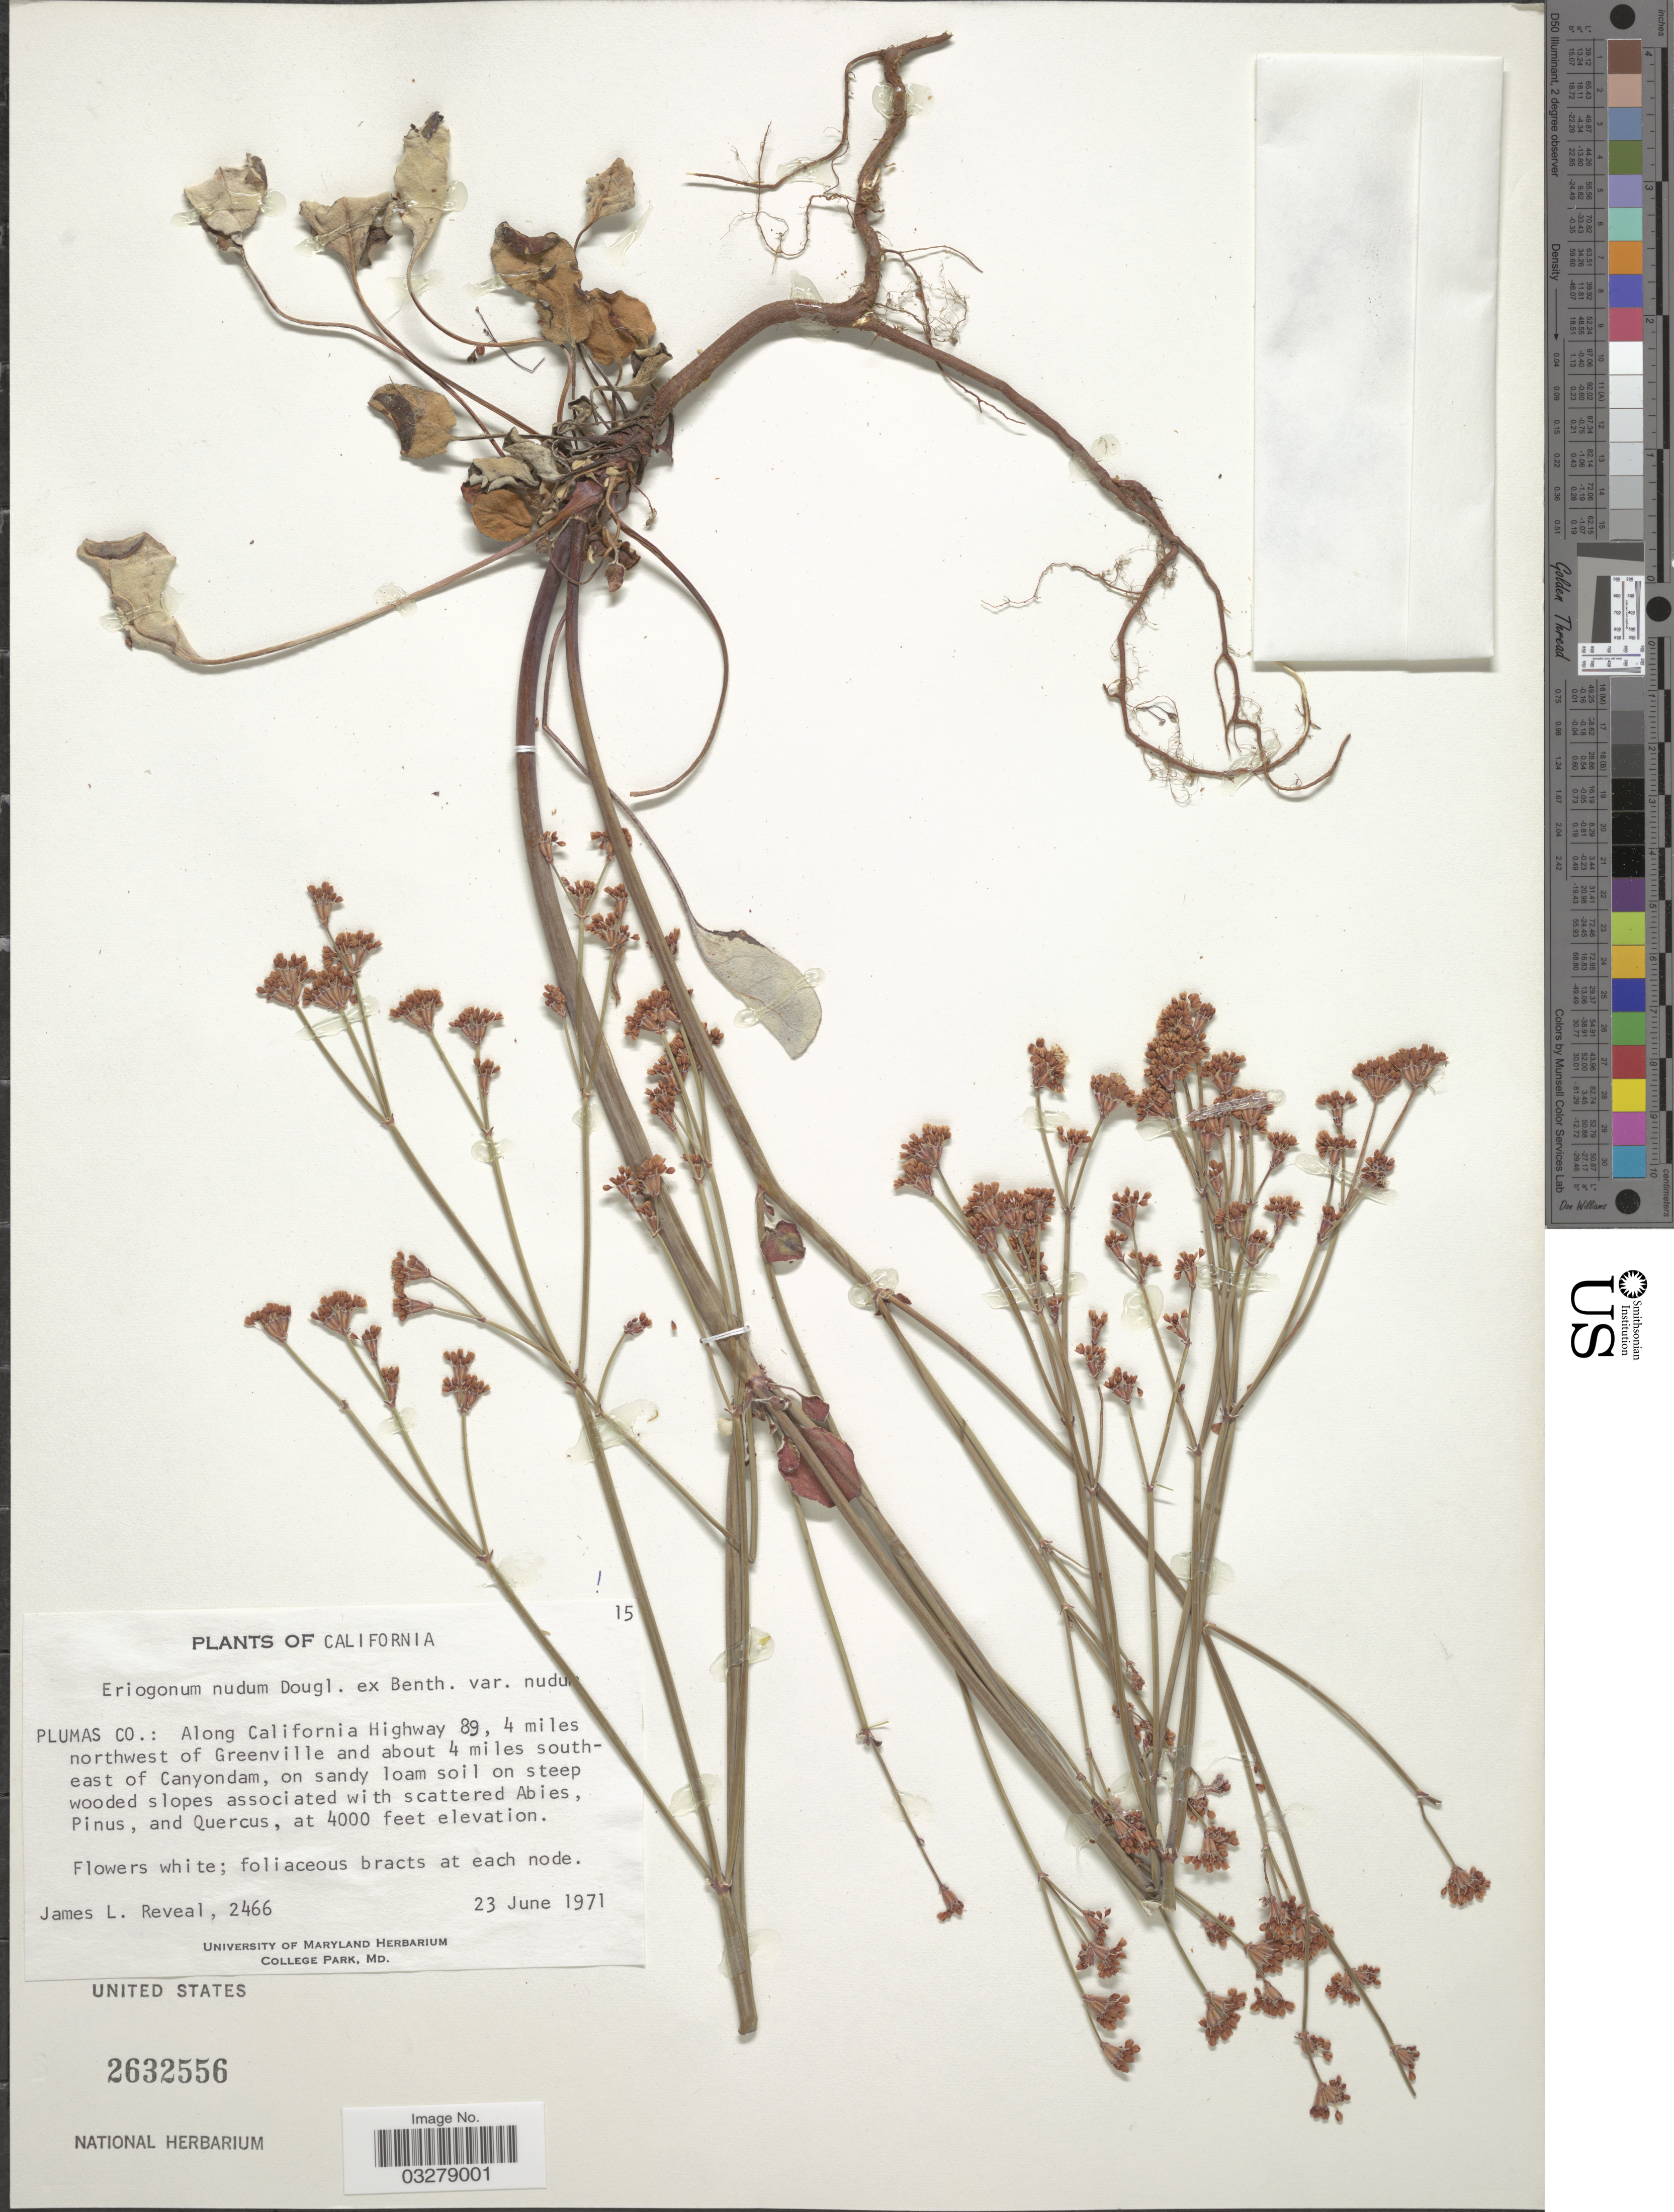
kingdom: Plantae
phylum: Tracheophyta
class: Magnoliopsida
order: Caryophyllales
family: Polygonaceae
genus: Eriogonum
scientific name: Eriogonum nudum var. nudum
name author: Douglas ex Benth.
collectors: J. L. Reveal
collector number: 2466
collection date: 1971-06-23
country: United States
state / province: California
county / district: Plumas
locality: Plumas Co.: Along California Highway 89, 4 miles northwest of Greenville and about 4 miles southeast of Canyondam.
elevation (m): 1219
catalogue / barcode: US 2632556